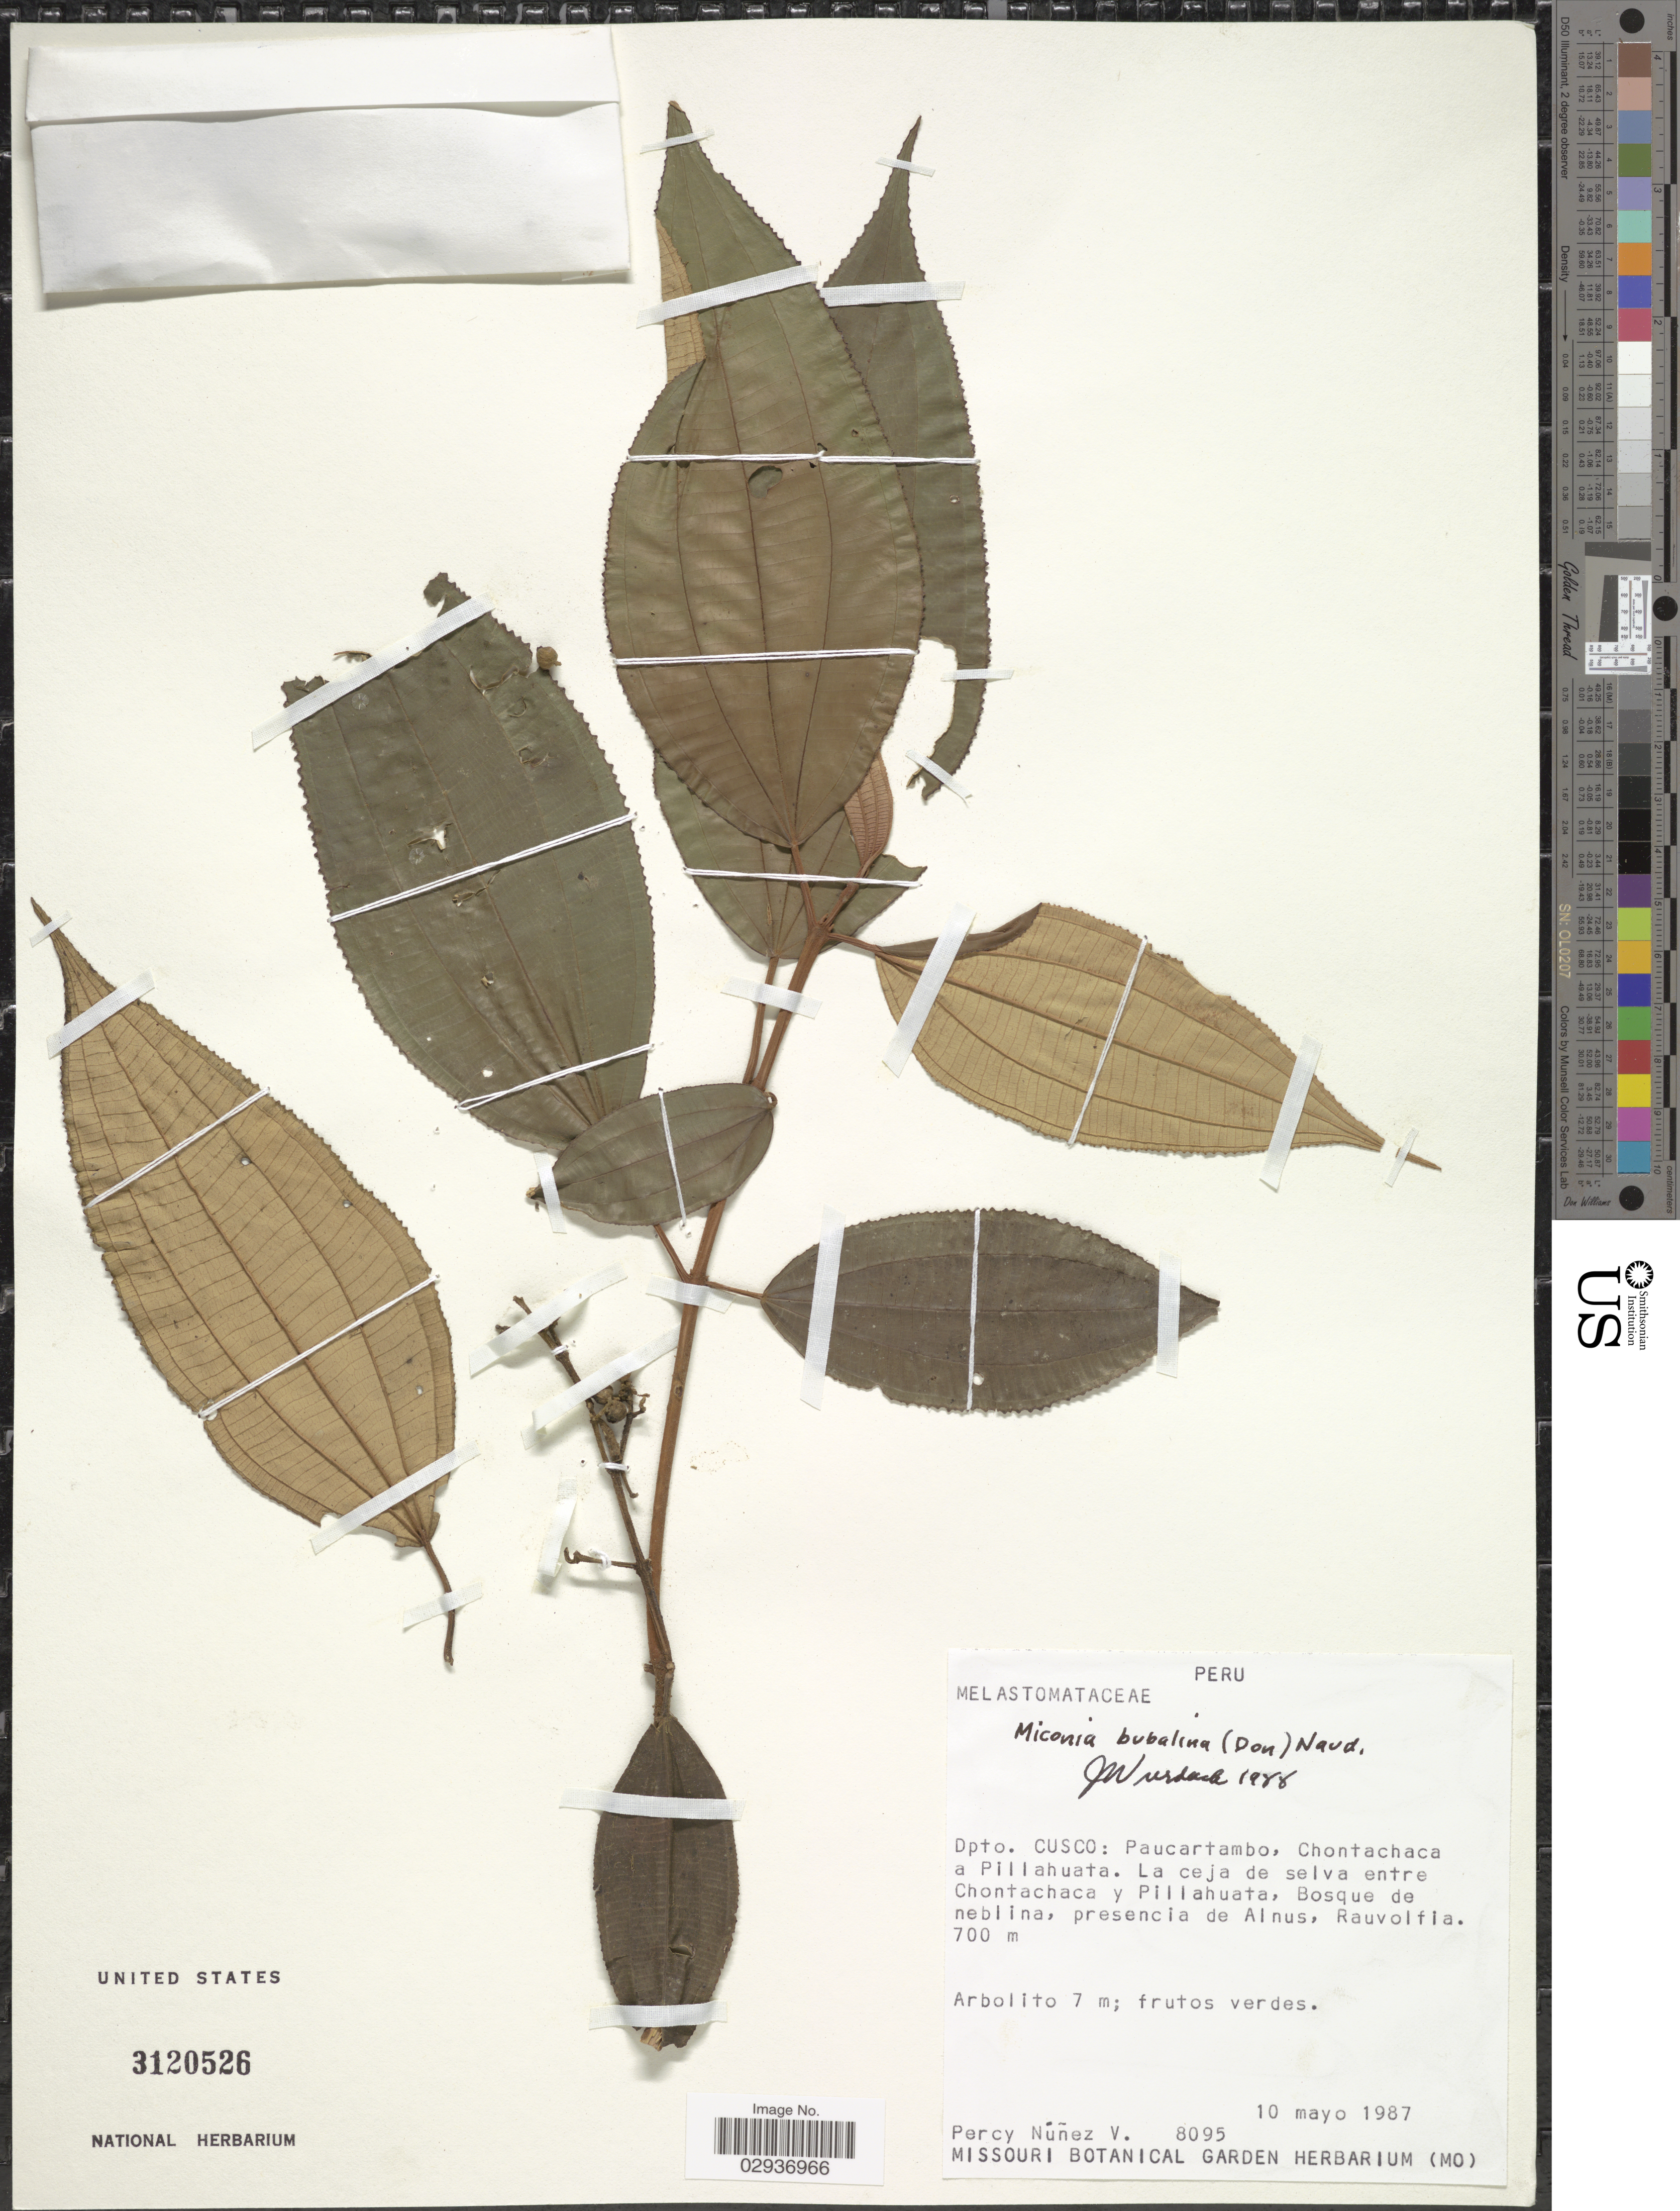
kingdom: Plantae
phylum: Tracheophyta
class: Magnoliopsida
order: Myrtales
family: Melastomataceae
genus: Miconia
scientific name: Miconia bubalina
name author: Naudin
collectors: P. Nuñez V.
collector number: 8095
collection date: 1987-05-10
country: Peru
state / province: Cusco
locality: Dpto. Cusco: Paucartambo, Chontachaca a Pillahuata. La ceja de selva entre Chontachaca y Pillahuata.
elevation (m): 700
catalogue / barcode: US 3120526